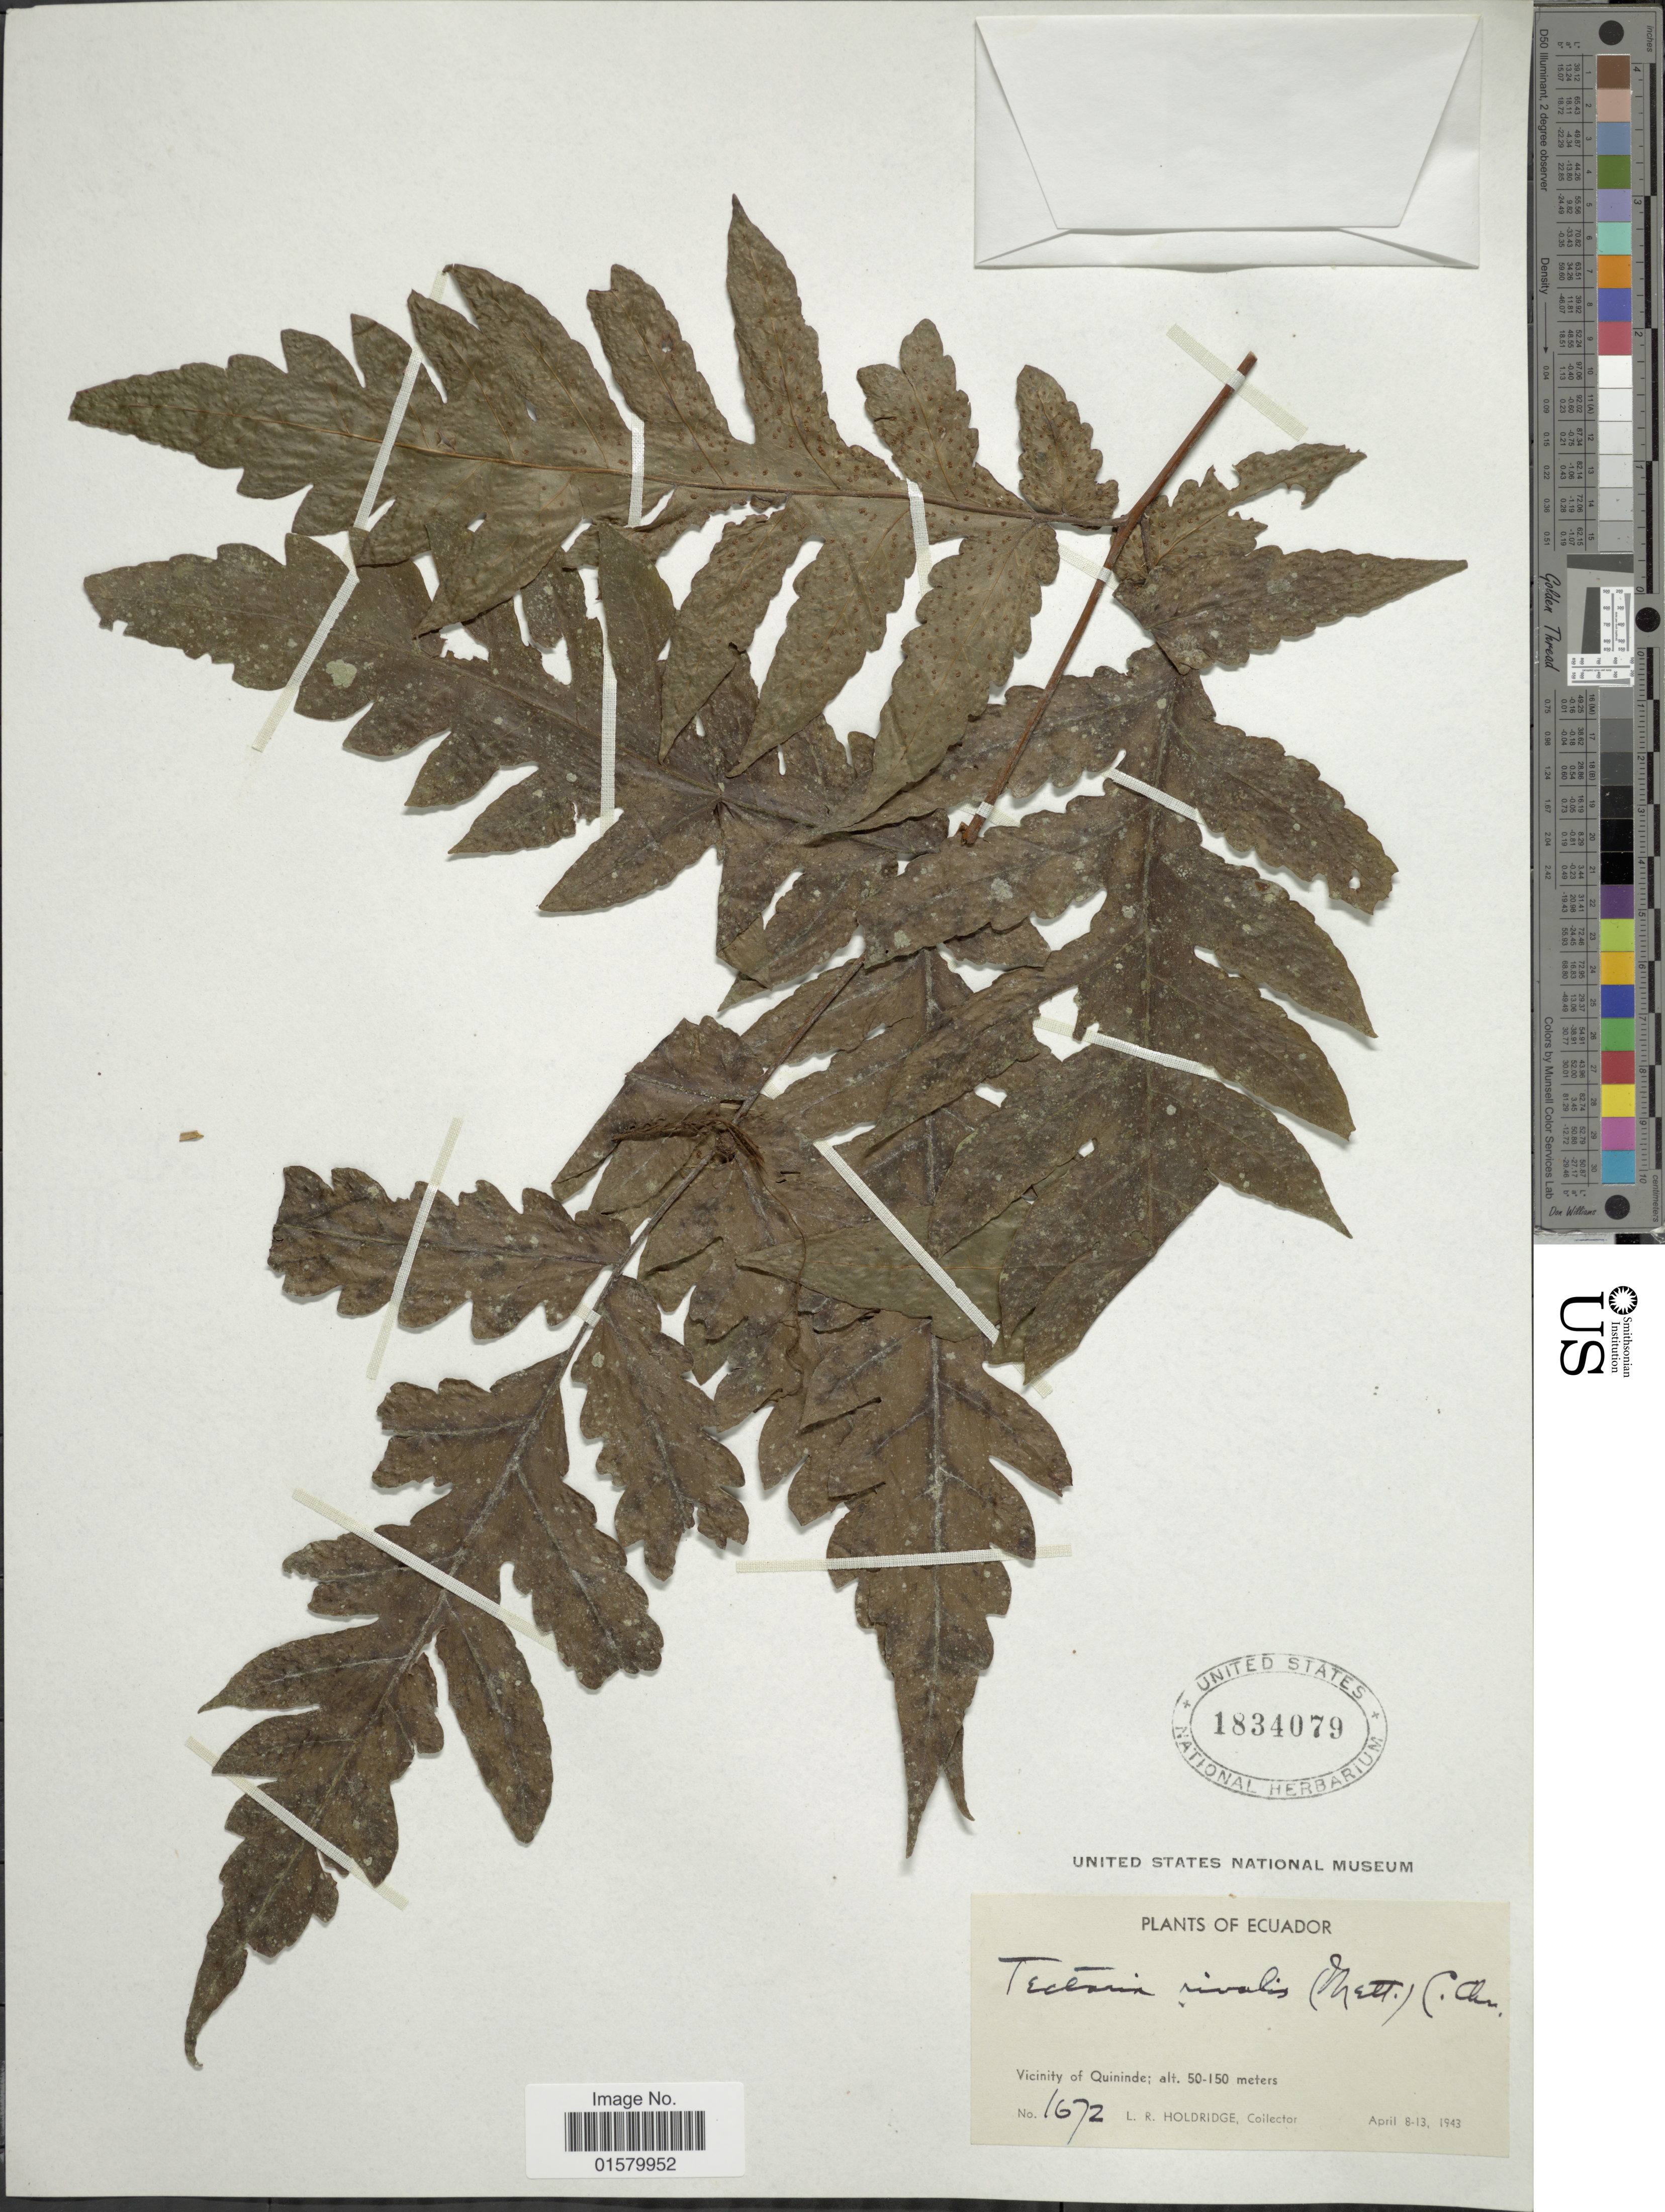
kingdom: Plantae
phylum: Tracheophyta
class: Polypodiopsida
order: Polypodiales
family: Tectariaceae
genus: Tectaria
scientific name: Tectaria rivalis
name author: (Mett. ex Kuhn) C. Chr.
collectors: L. Holdridge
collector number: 1672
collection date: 1943-04-08/1943-04-13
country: Ecuador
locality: Vicinity of Quininde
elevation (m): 50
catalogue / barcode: US 1834079